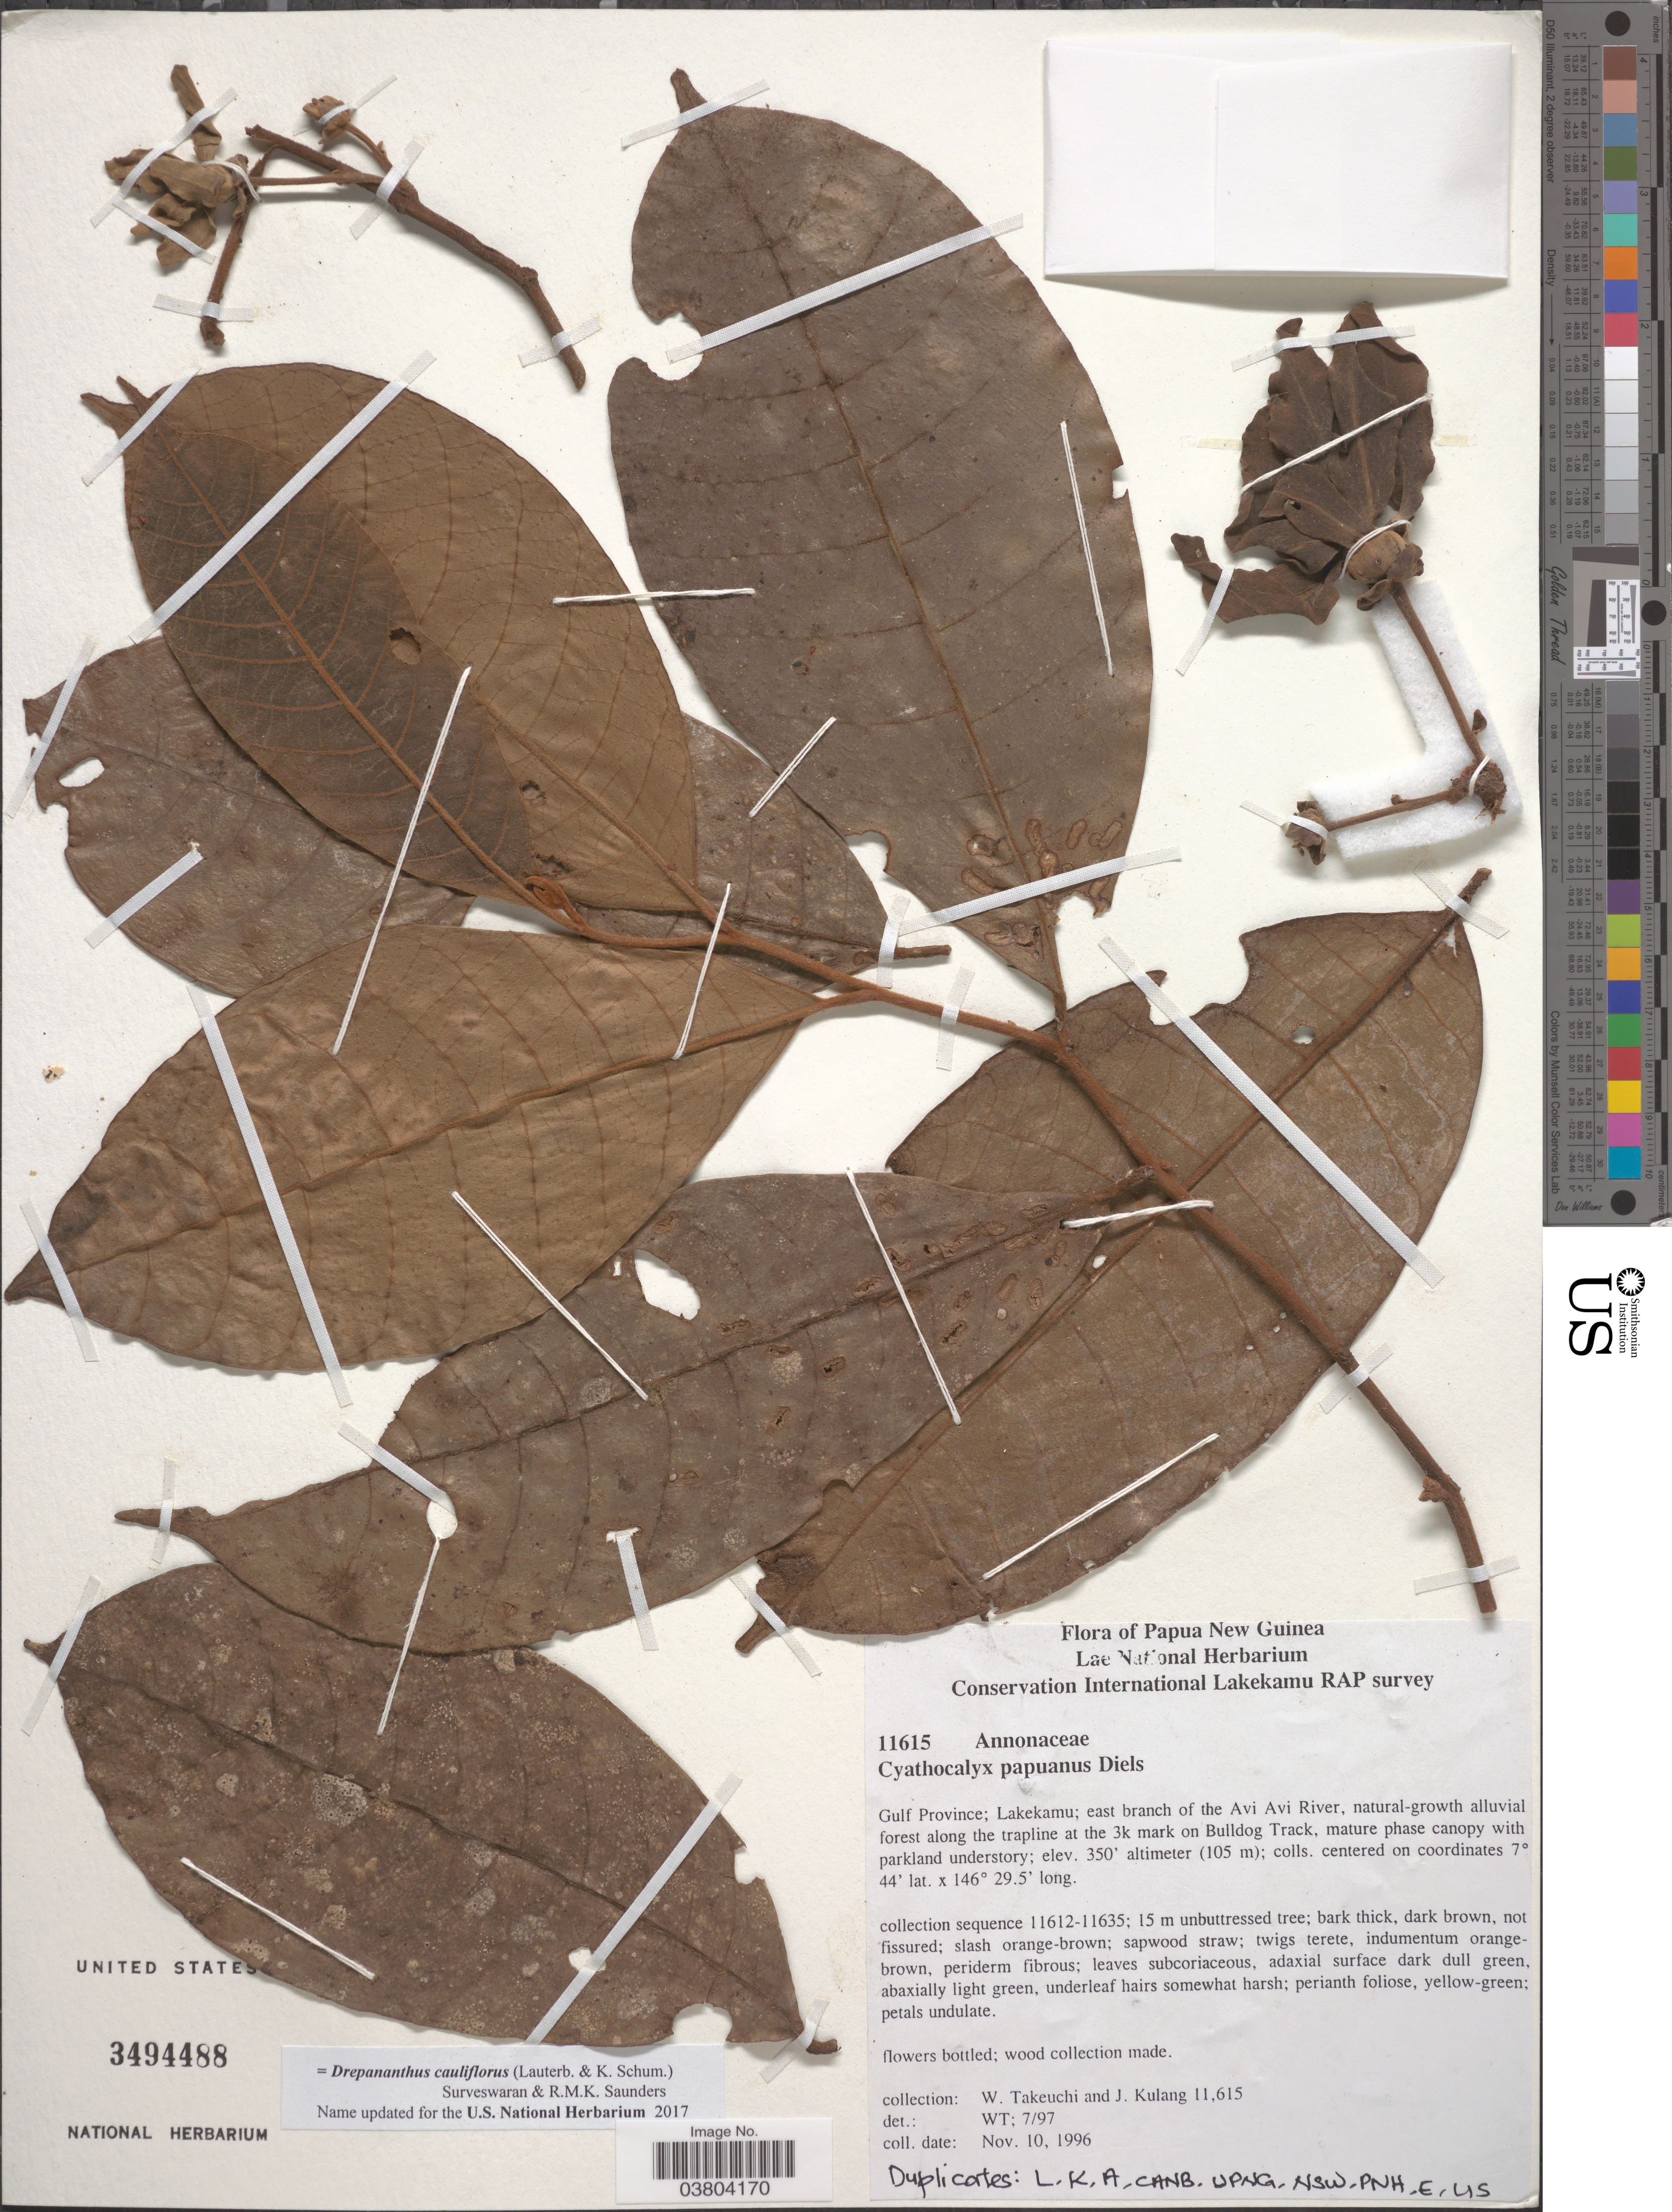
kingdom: Plantae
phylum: Tracheophyta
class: Magnoliopsida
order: Magnoliales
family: Annonaceae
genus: Drepananthus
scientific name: Drepananthus cauliflorus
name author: (Lauterb. & K. Schum.) Surveswaran & R.M.K. Saunders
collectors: W. Takeuchi & J. Kulang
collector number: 11615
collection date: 1996-11-10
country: Papua New Guinea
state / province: Gulf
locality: Lakekamu; east branch of the Avi Avi River, at the 3 k mark on Bulldog Track/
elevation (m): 105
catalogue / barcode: US 3494488